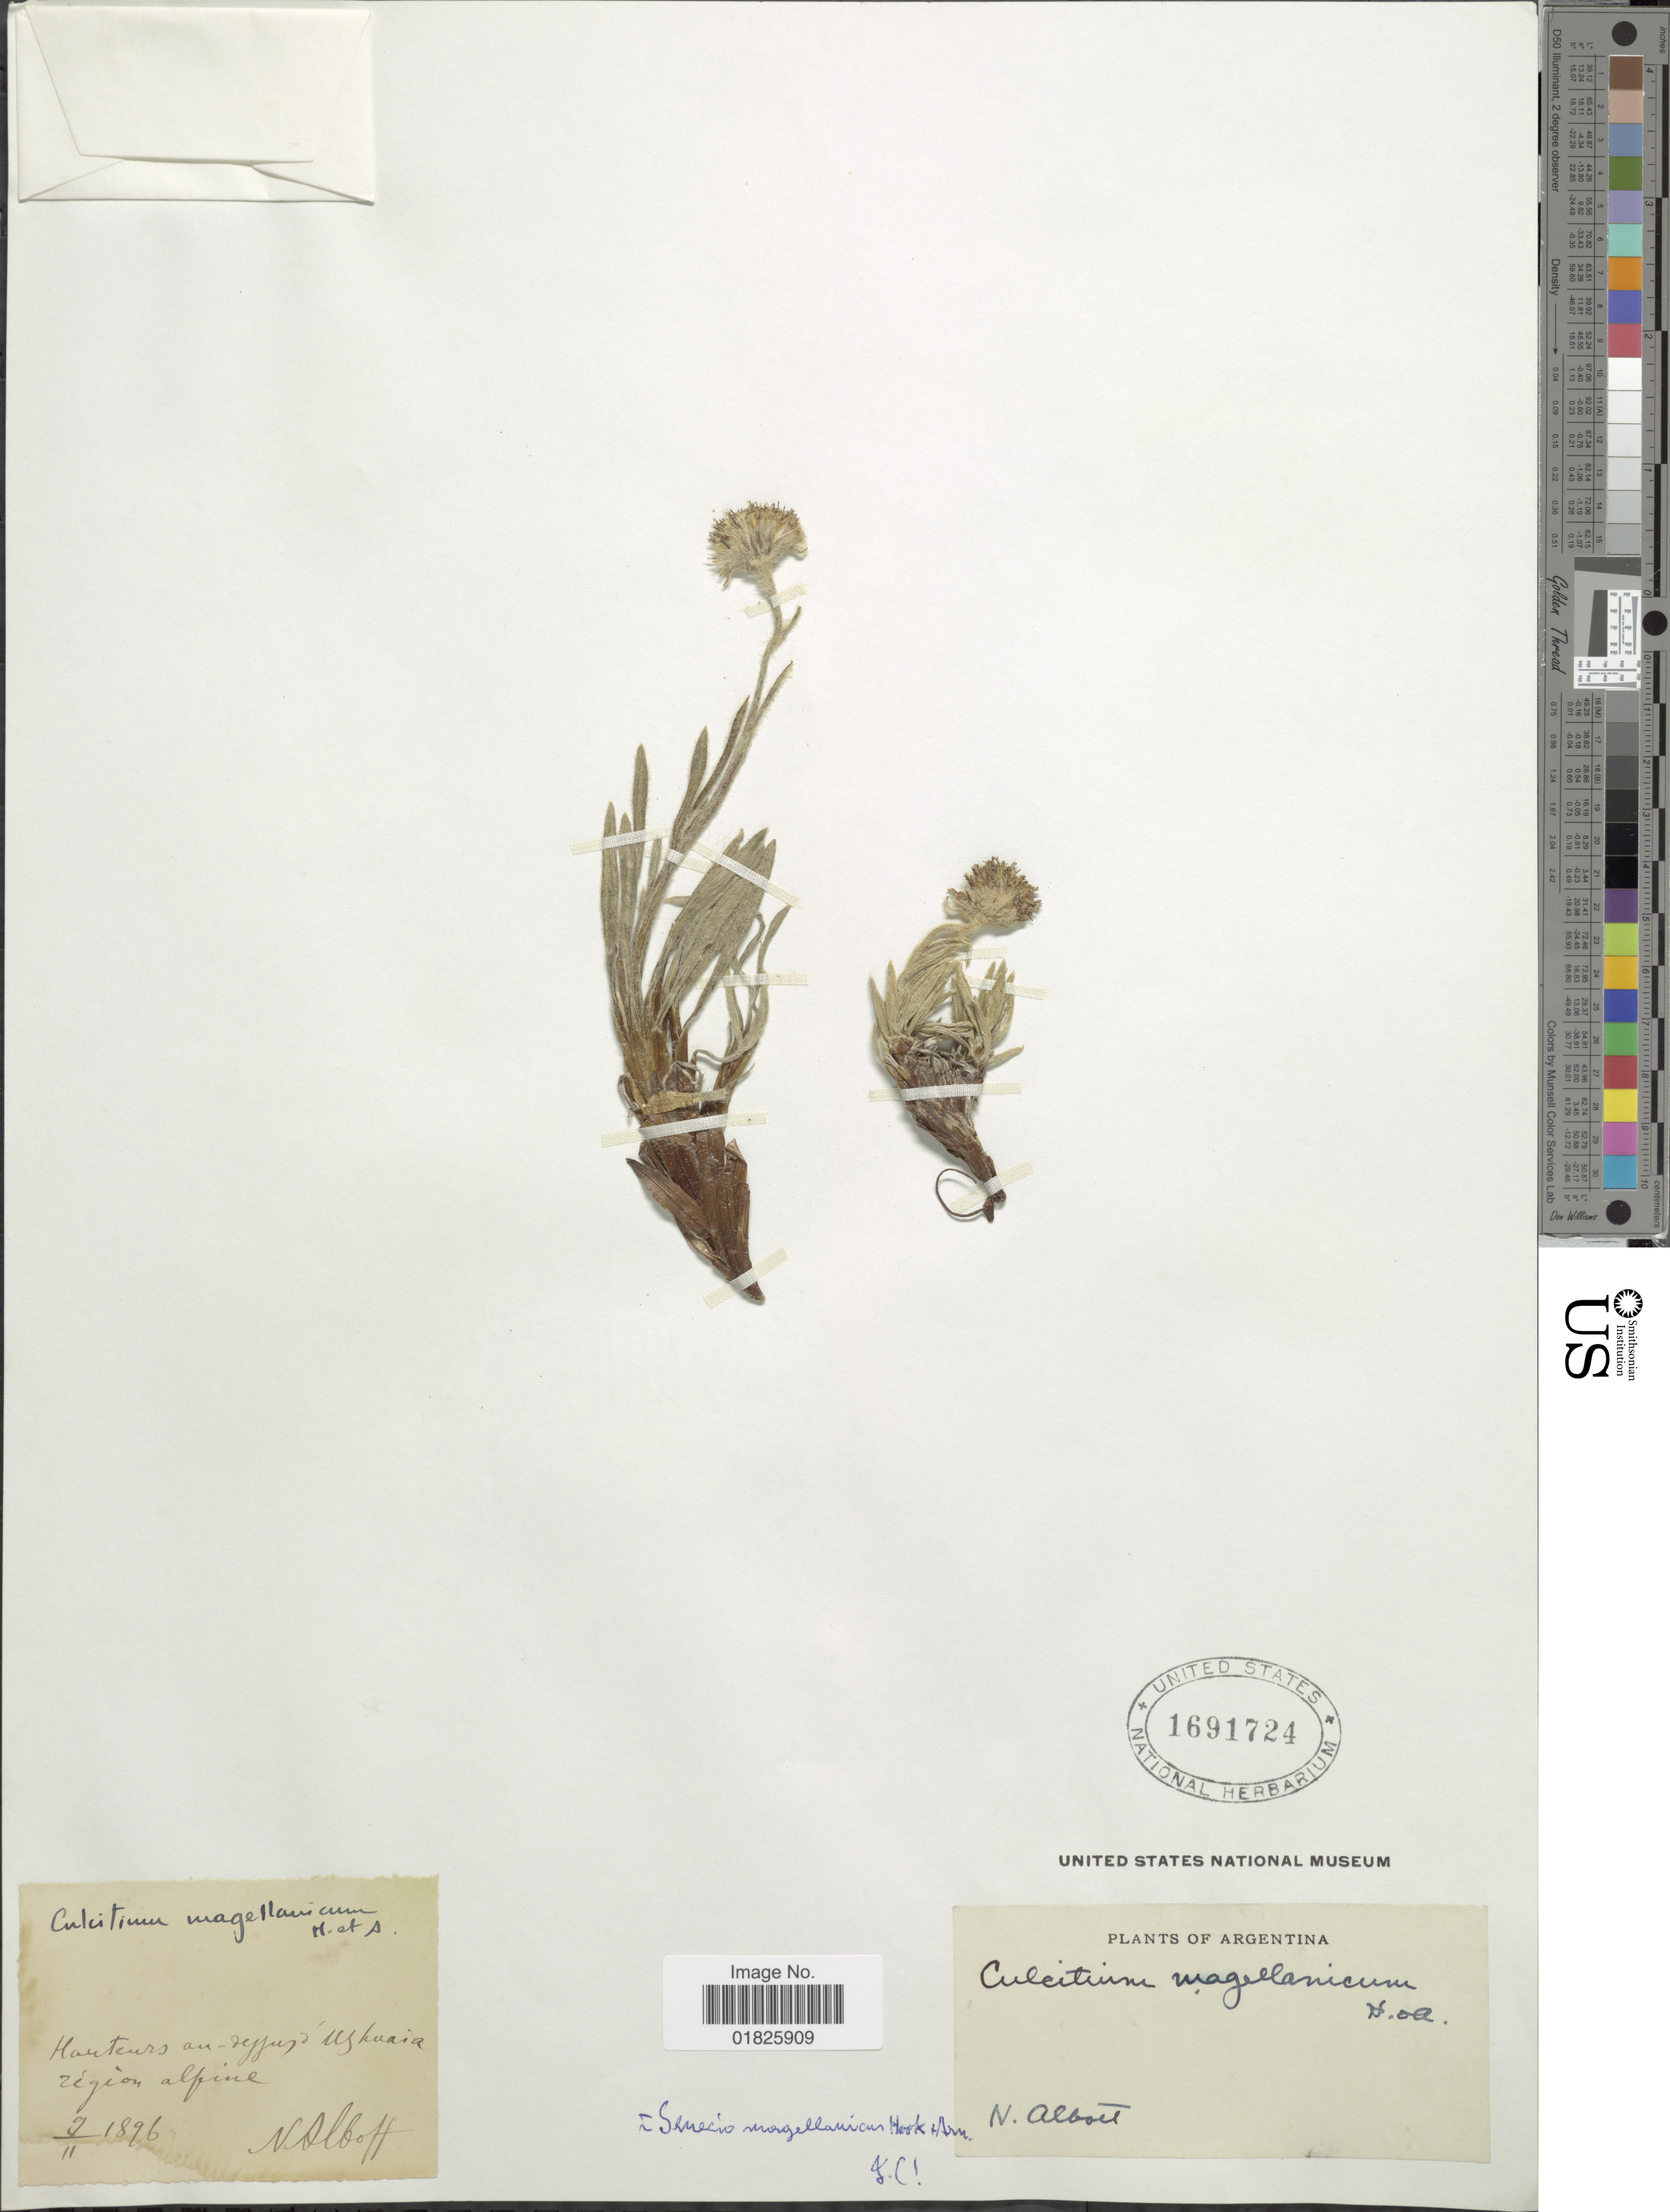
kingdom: Plantae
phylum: Tracheophyta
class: Magnoliopsida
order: Asterales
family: Asteraceae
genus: Senecio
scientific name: Senecio magellanicus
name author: Hook. & Arn.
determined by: Salomon, Luciana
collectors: N. Albott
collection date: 1896-11-09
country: Argentina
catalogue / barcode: US 1691724